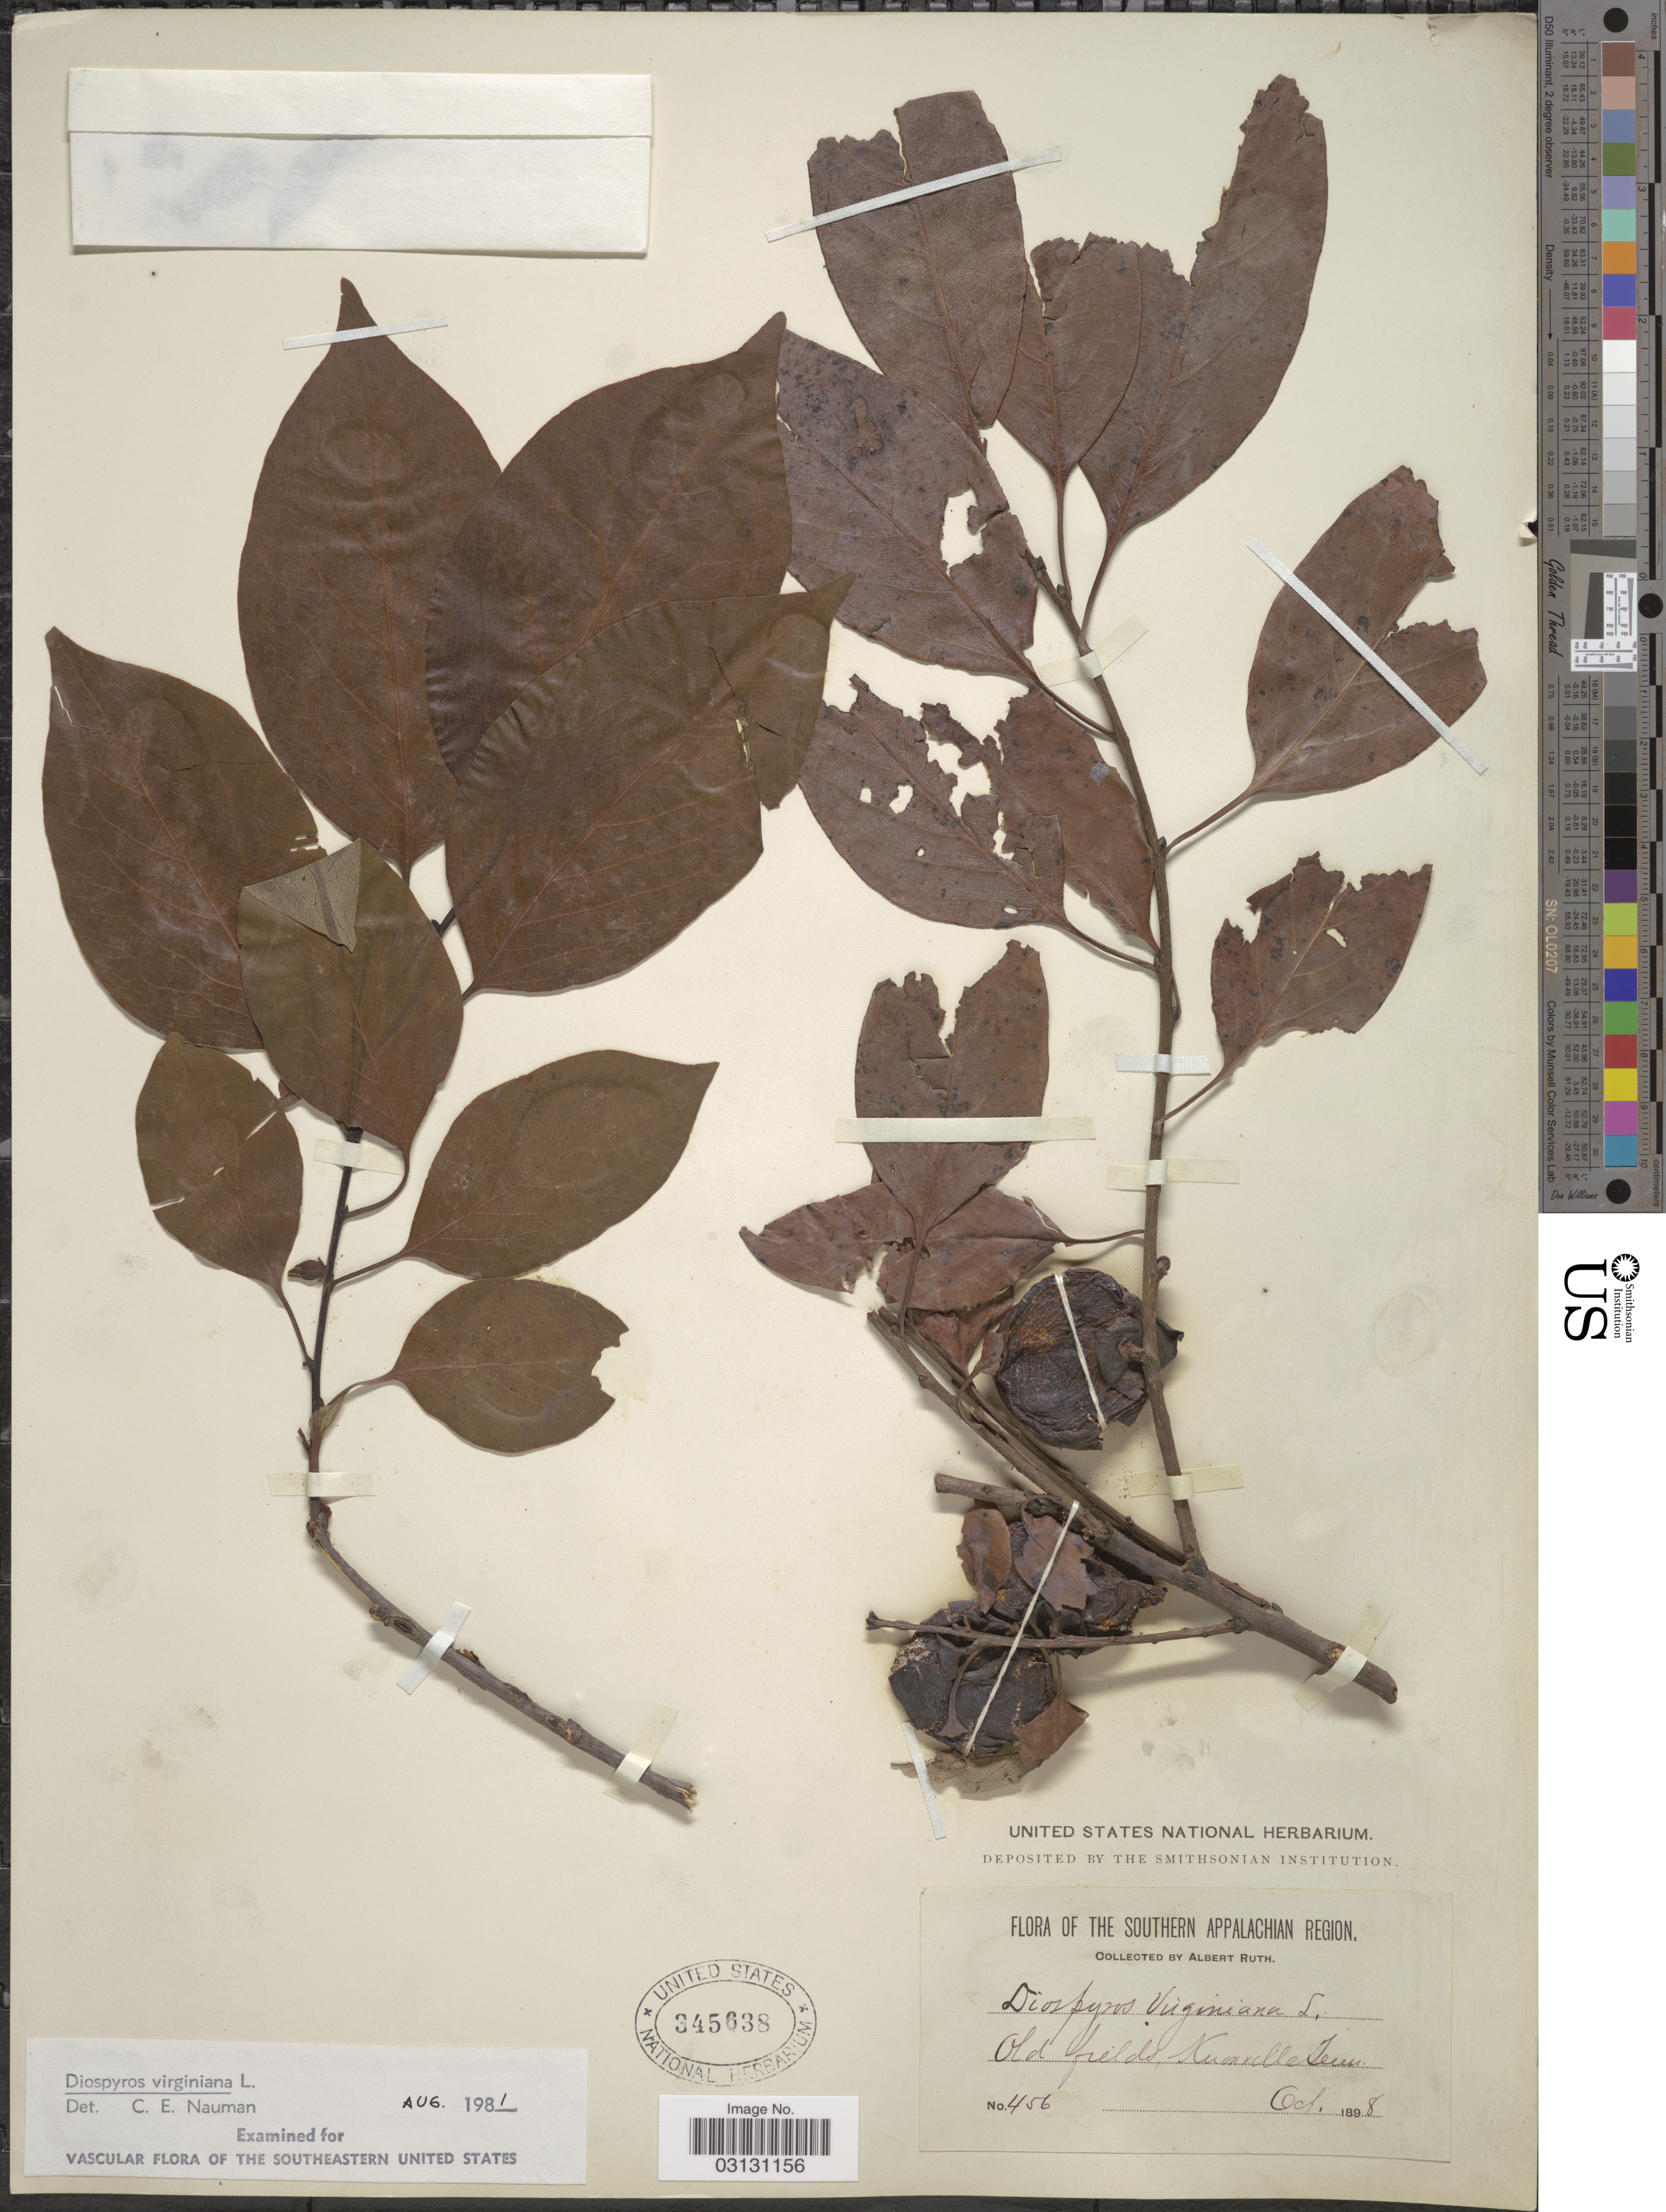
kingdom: Plantae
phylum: Tracheophyta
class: Magnoliopsida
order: Ericales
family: Ebenaceae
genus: Diospyros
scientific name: Diospyros virginiana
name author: L.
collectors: A. Ruth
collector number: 456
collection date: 1898-10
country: United States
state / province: Tennessee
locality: Southern Appalachian Region. Old fields, Knoxville.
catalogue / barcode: US 345638